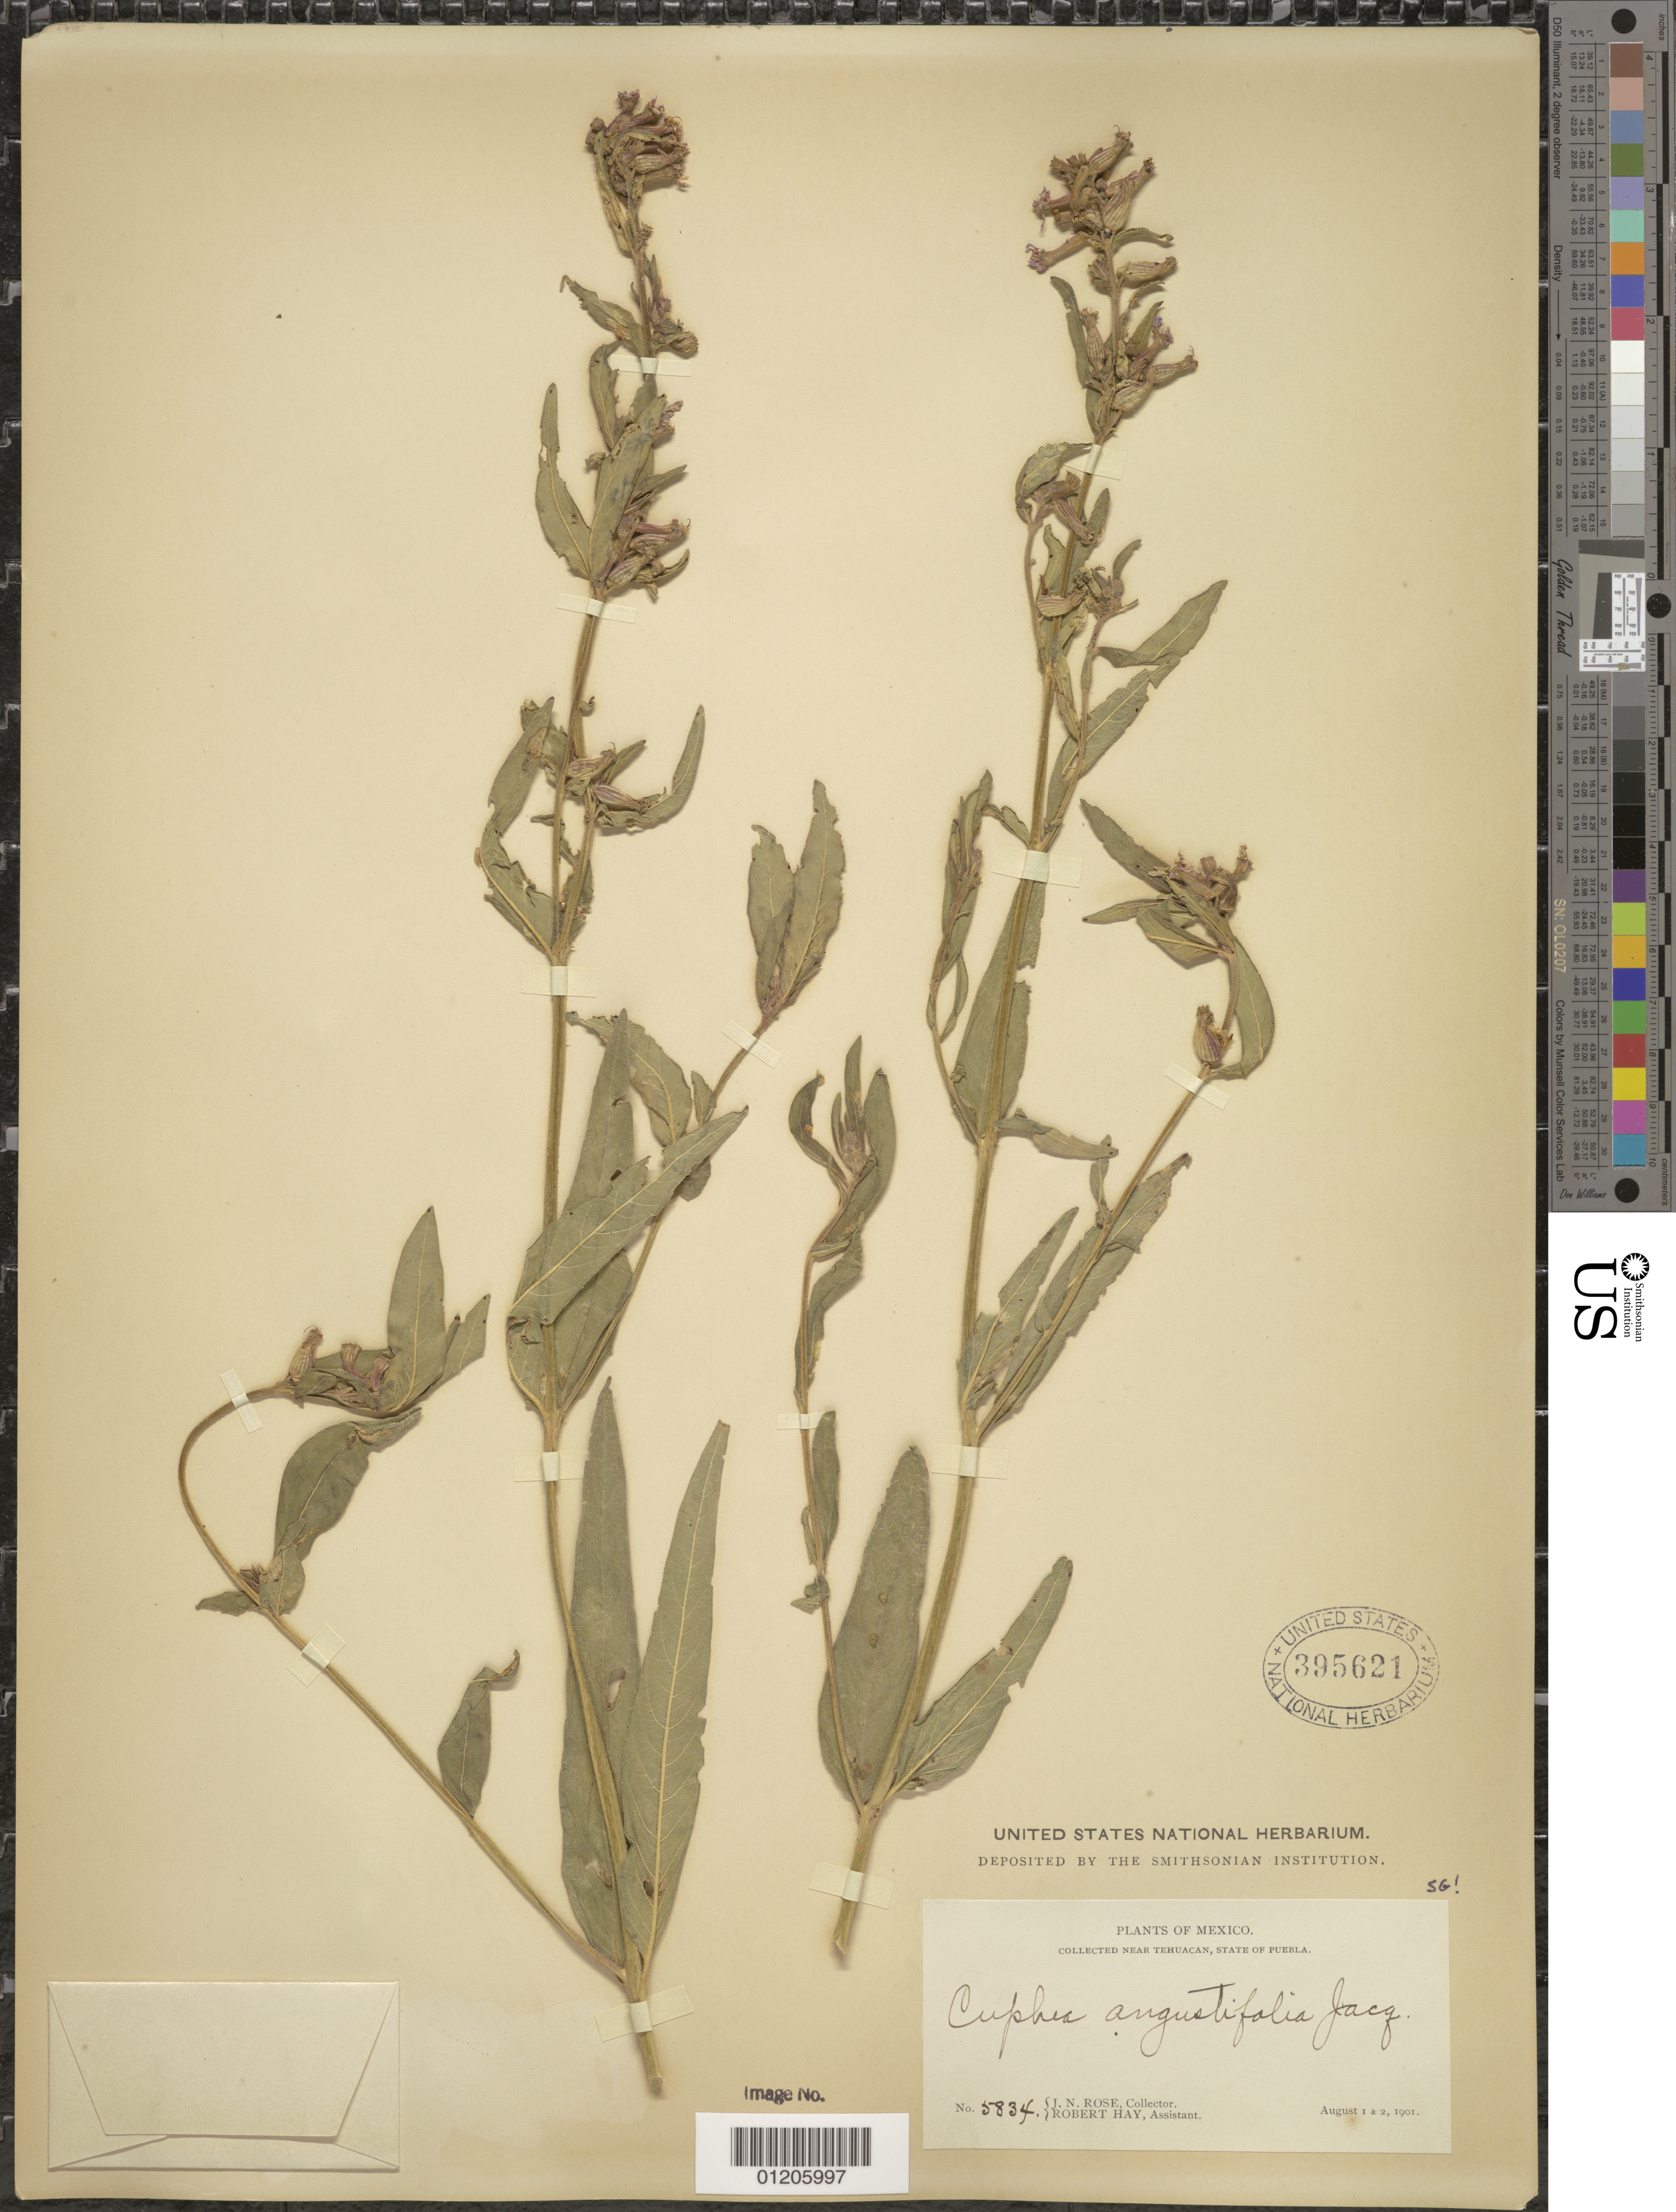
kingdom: Plantae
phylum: Tracheophyta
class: Magnoliopsida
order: Myrtales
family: Lythraceae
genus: Cuphea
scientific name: Cuphea angustifolia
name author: Jacq. ex Koehne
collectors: J. N. Rose & R. H. Hay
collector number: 5834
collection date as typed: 01 Aug 1901 and 02 Aug 1901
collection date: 1901-08-01,1901-08-02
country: Mexico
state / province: Puebla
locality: Near Tehuacan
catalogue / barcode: US 395621